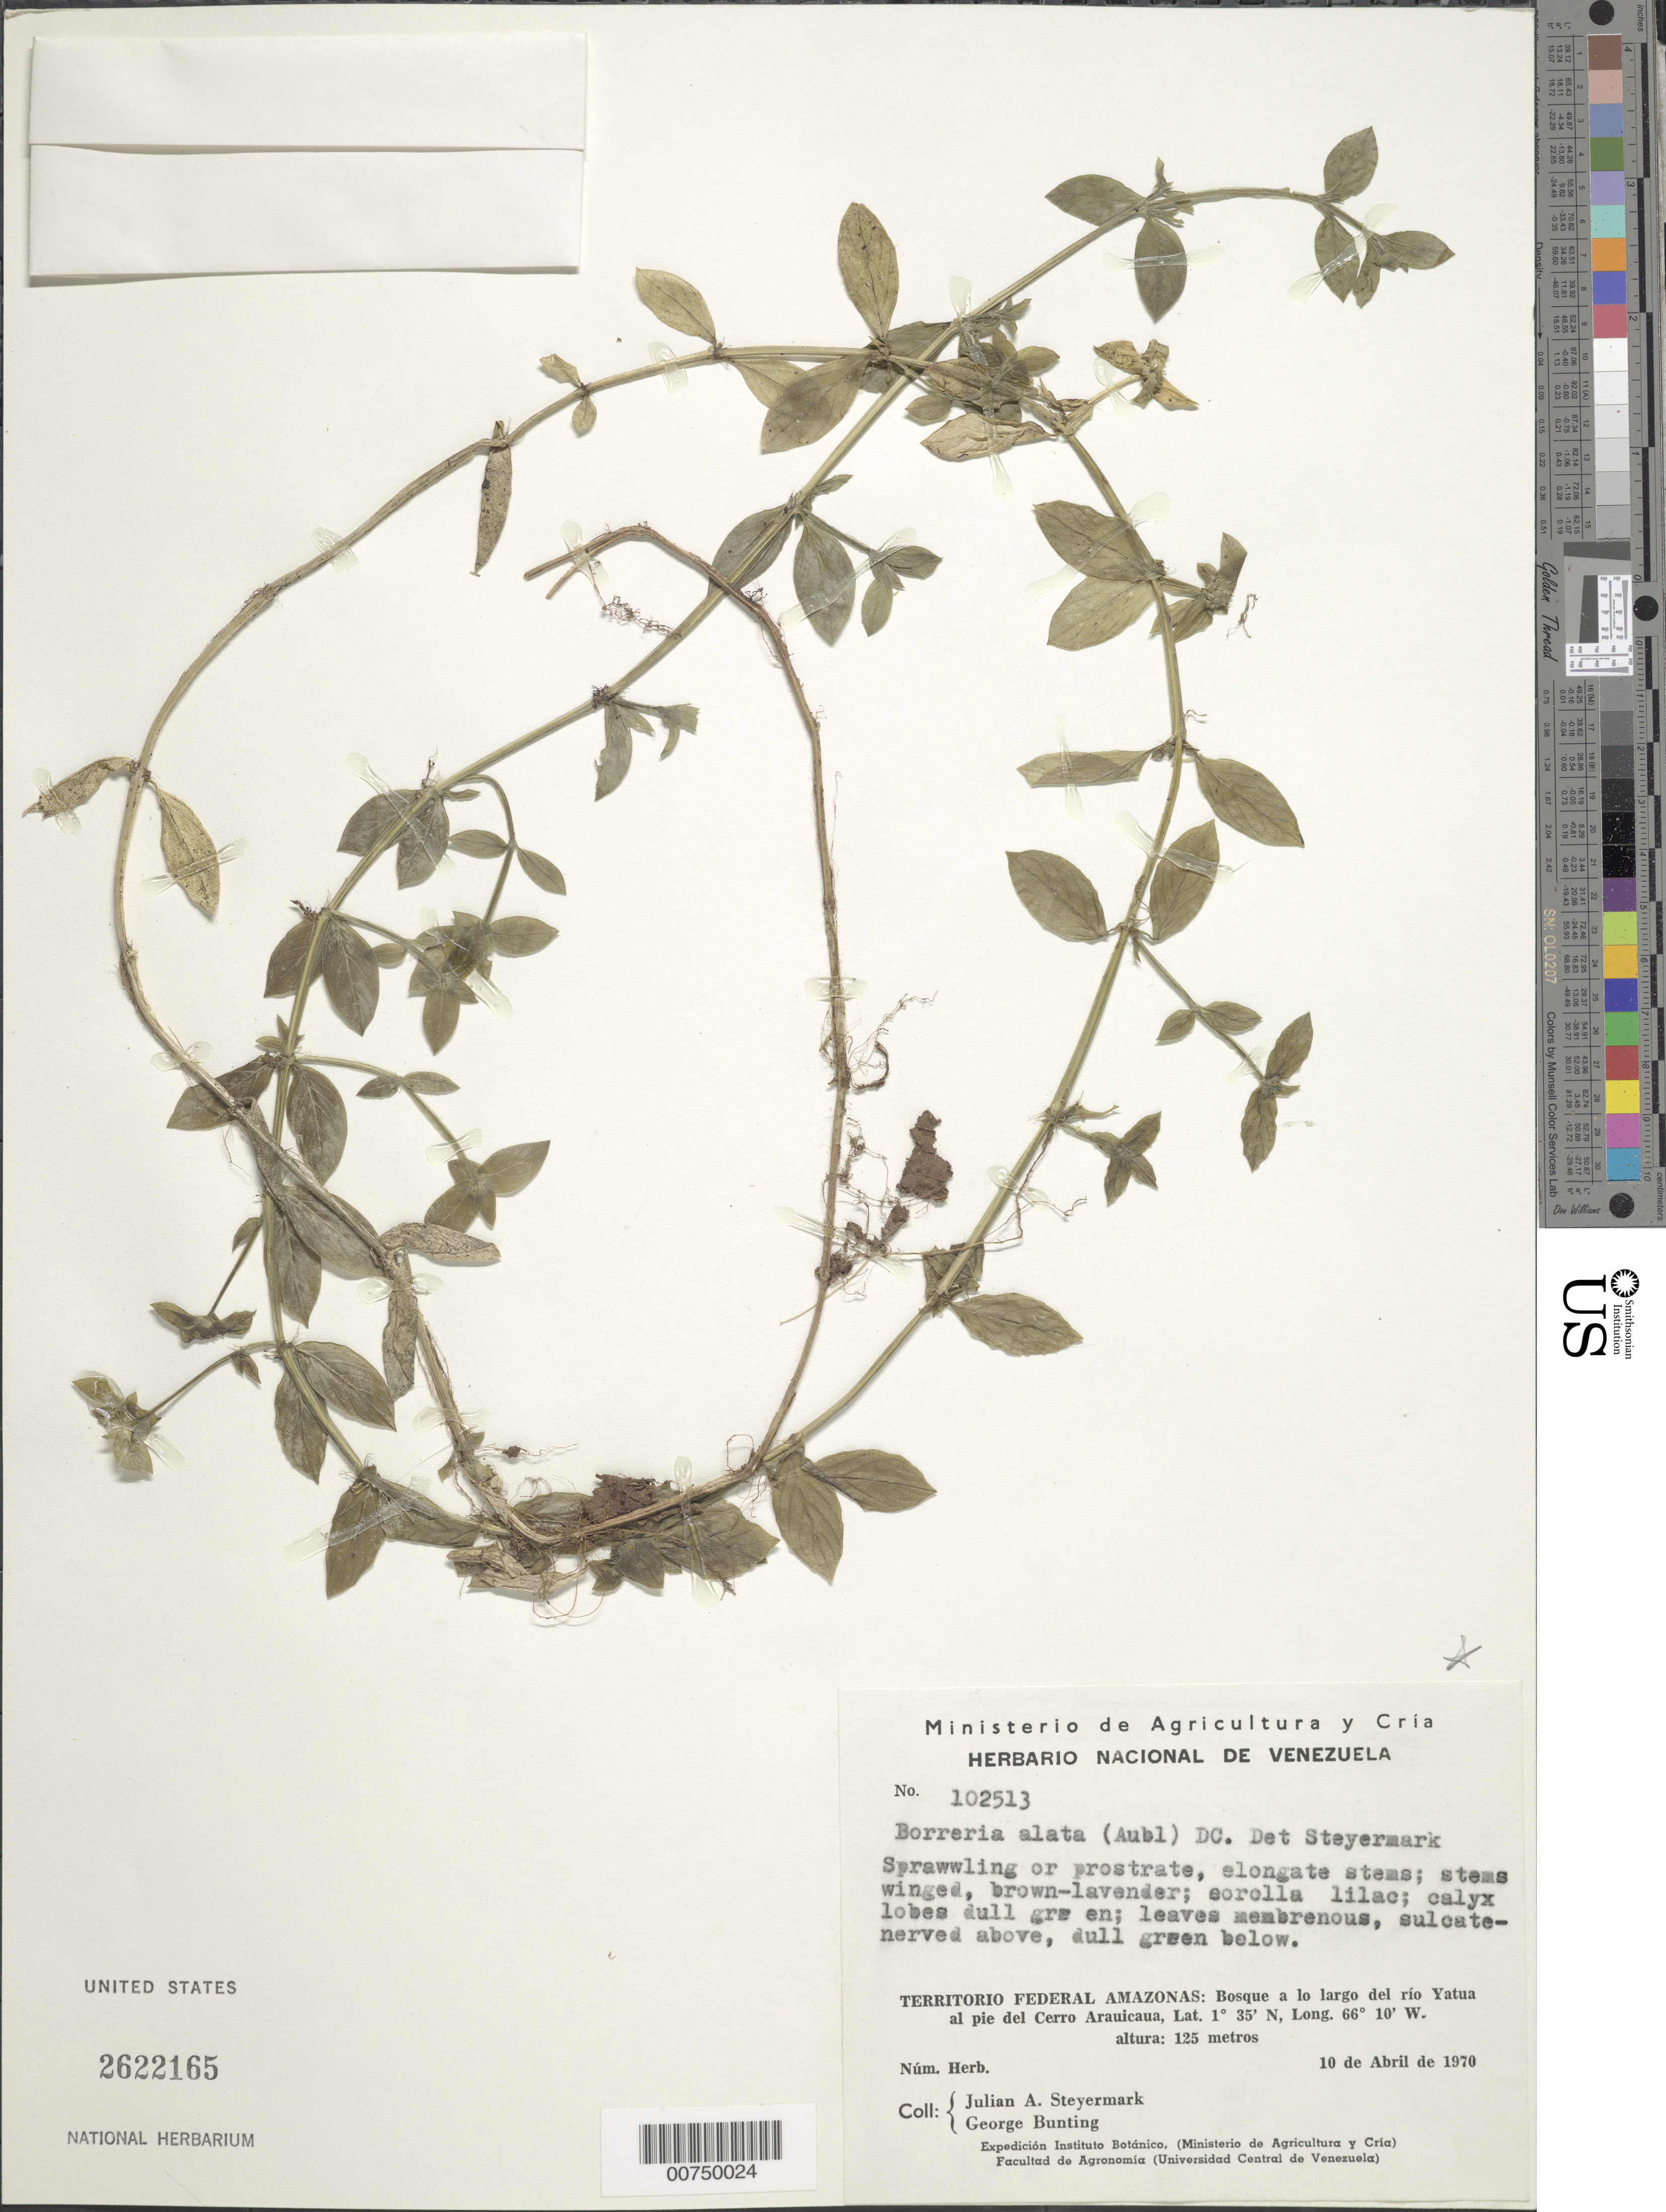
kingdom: Plantae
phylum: Tracheophyta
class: Magnoliopsida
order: Gentianales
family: Rubiaceae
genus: Borreria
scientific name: Borreria alata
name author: (Aubl.) DC.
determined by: Steyermark, Julian A., (VEN)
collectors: J. Steyermark & G. S. Bunting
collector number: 102513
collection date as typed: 10-Apr-70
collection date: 1970-04-10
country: Venezuela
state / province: Amazonas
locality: Río Yatua al pie del Cerro Arauicaua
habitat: Forest along river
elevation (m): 125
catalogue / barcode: US 2622165